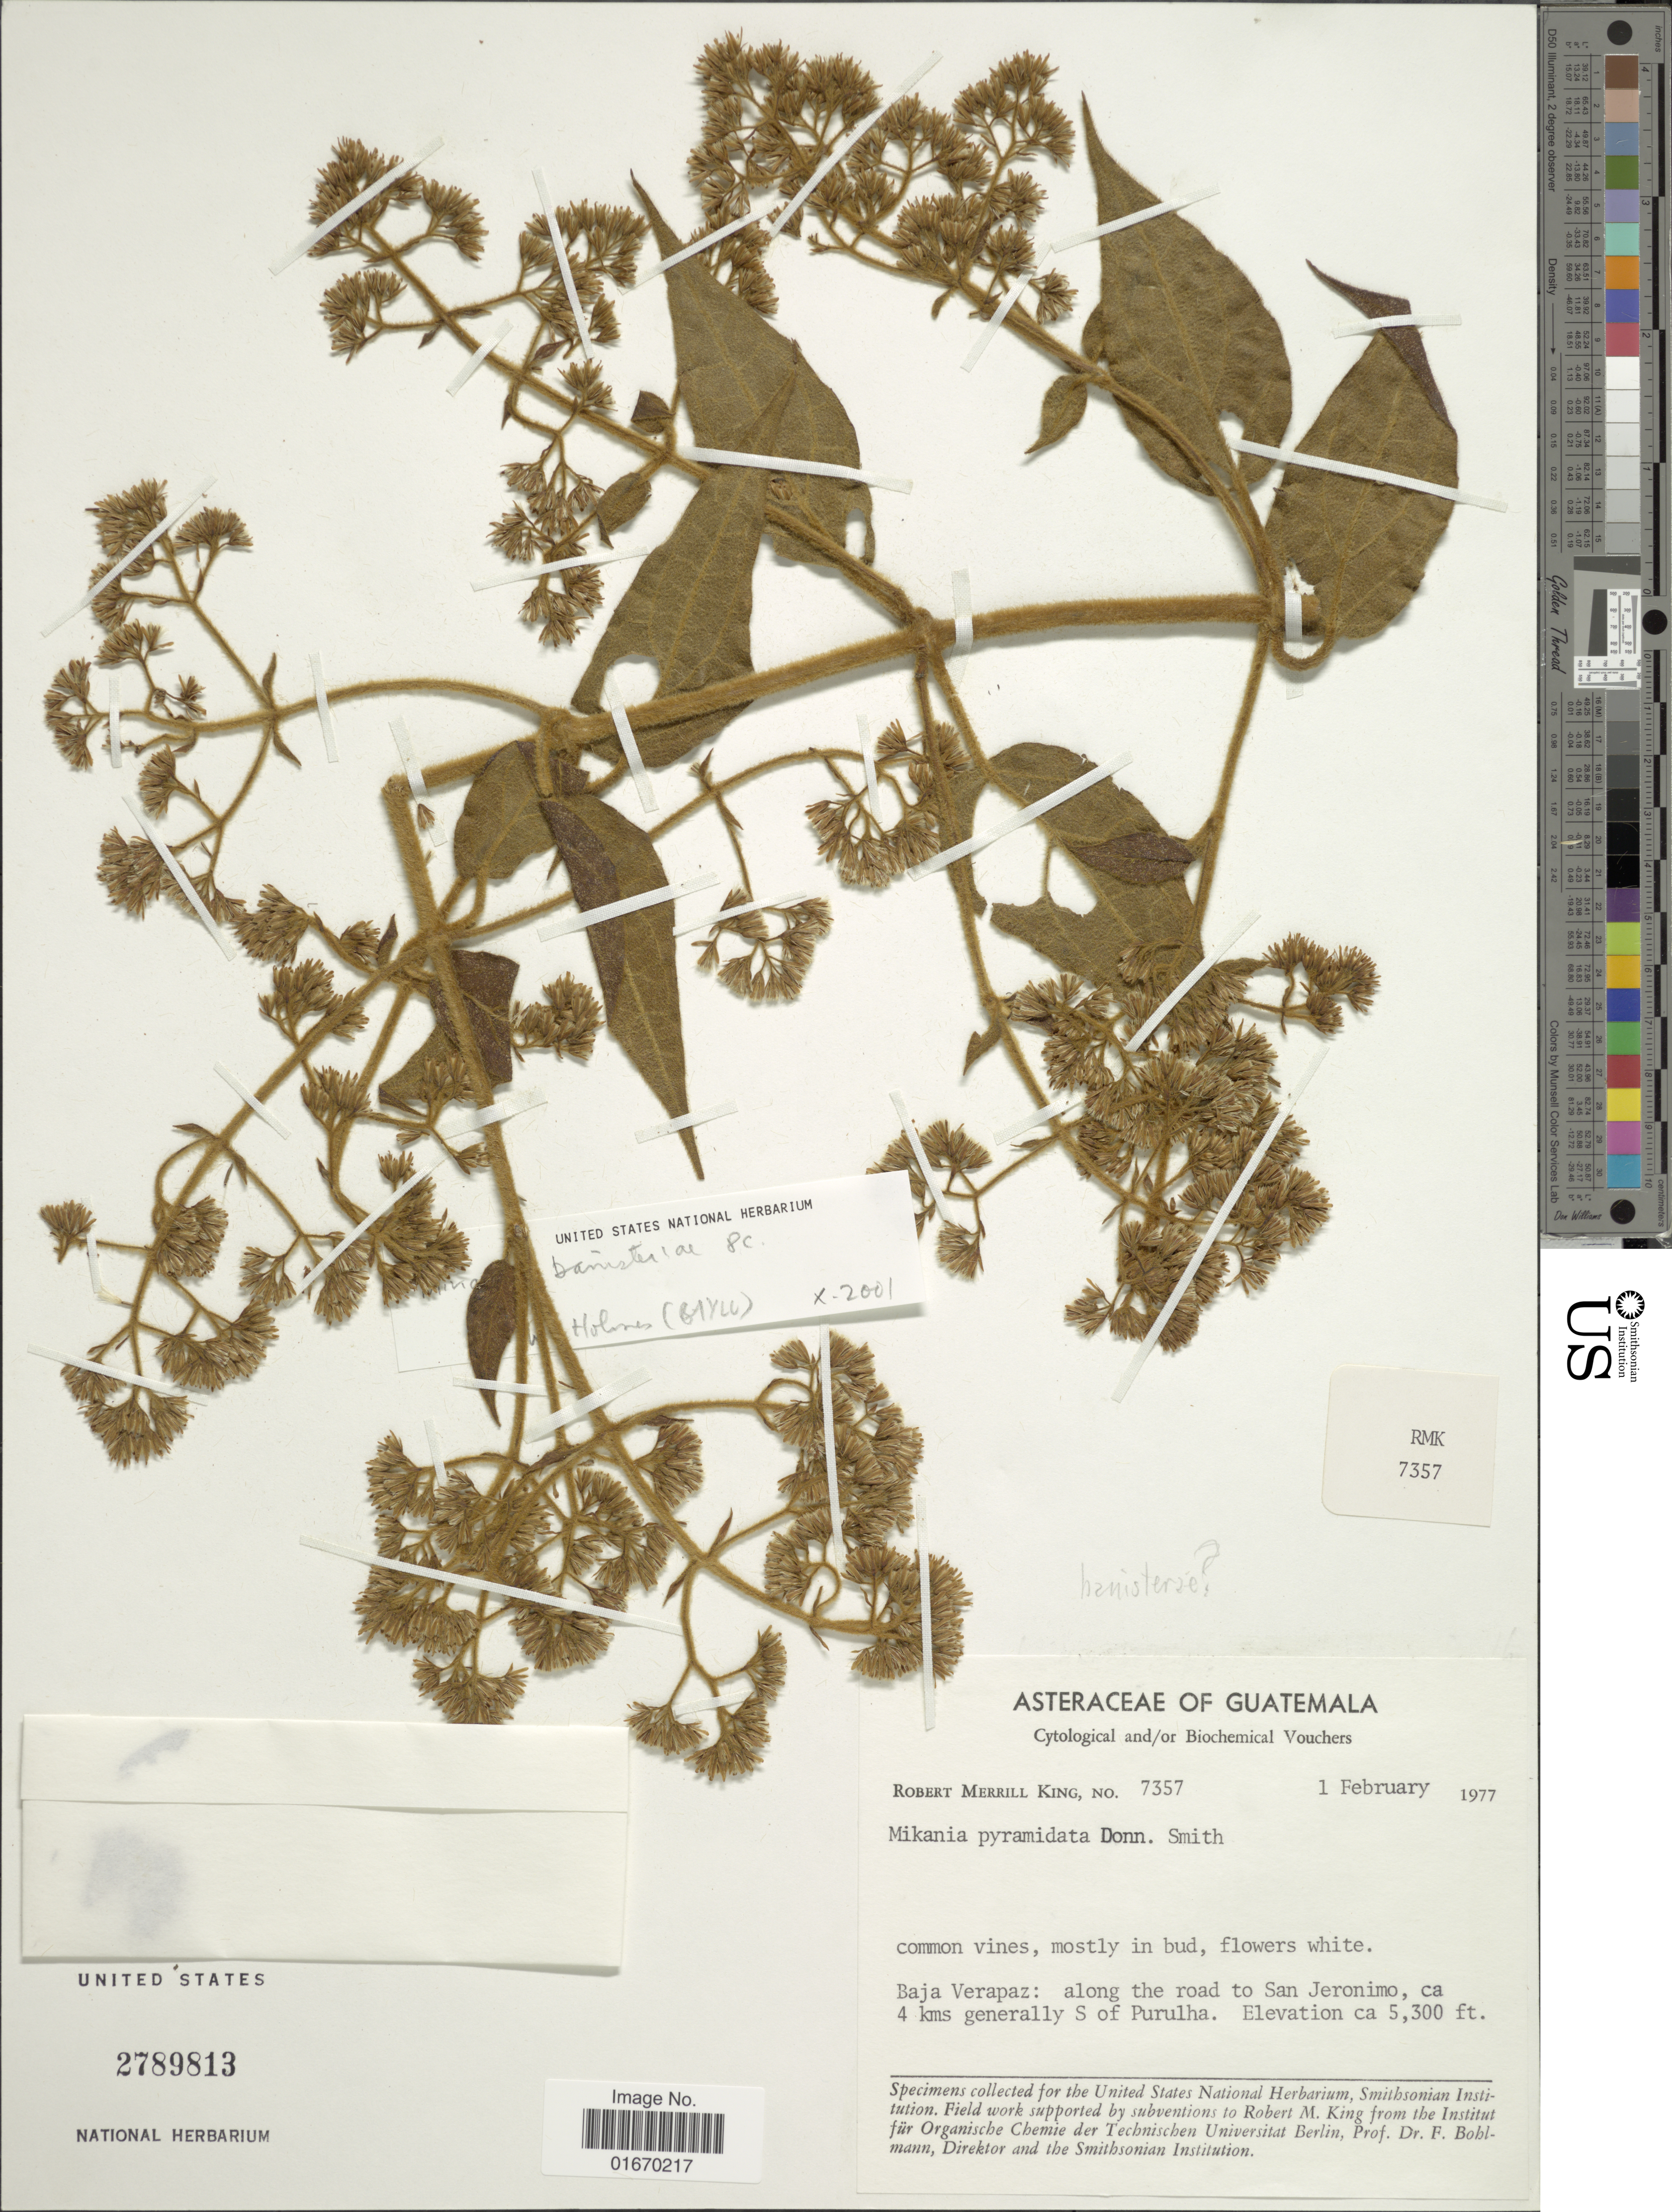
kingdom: Plantae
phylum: Tracheophyta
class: Magnoliopsida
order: Asterales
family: Asteraceae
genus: Mikania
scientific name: Mikania banisteriae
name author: DC.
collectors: R. M. King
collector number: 7357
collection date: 1977-02-01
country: Guatemala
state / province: Baja Verapaz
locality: Along the road to San Jeronimo, ca 4 kms generally S of Purulha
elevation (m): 1615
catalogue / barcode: US 2789813